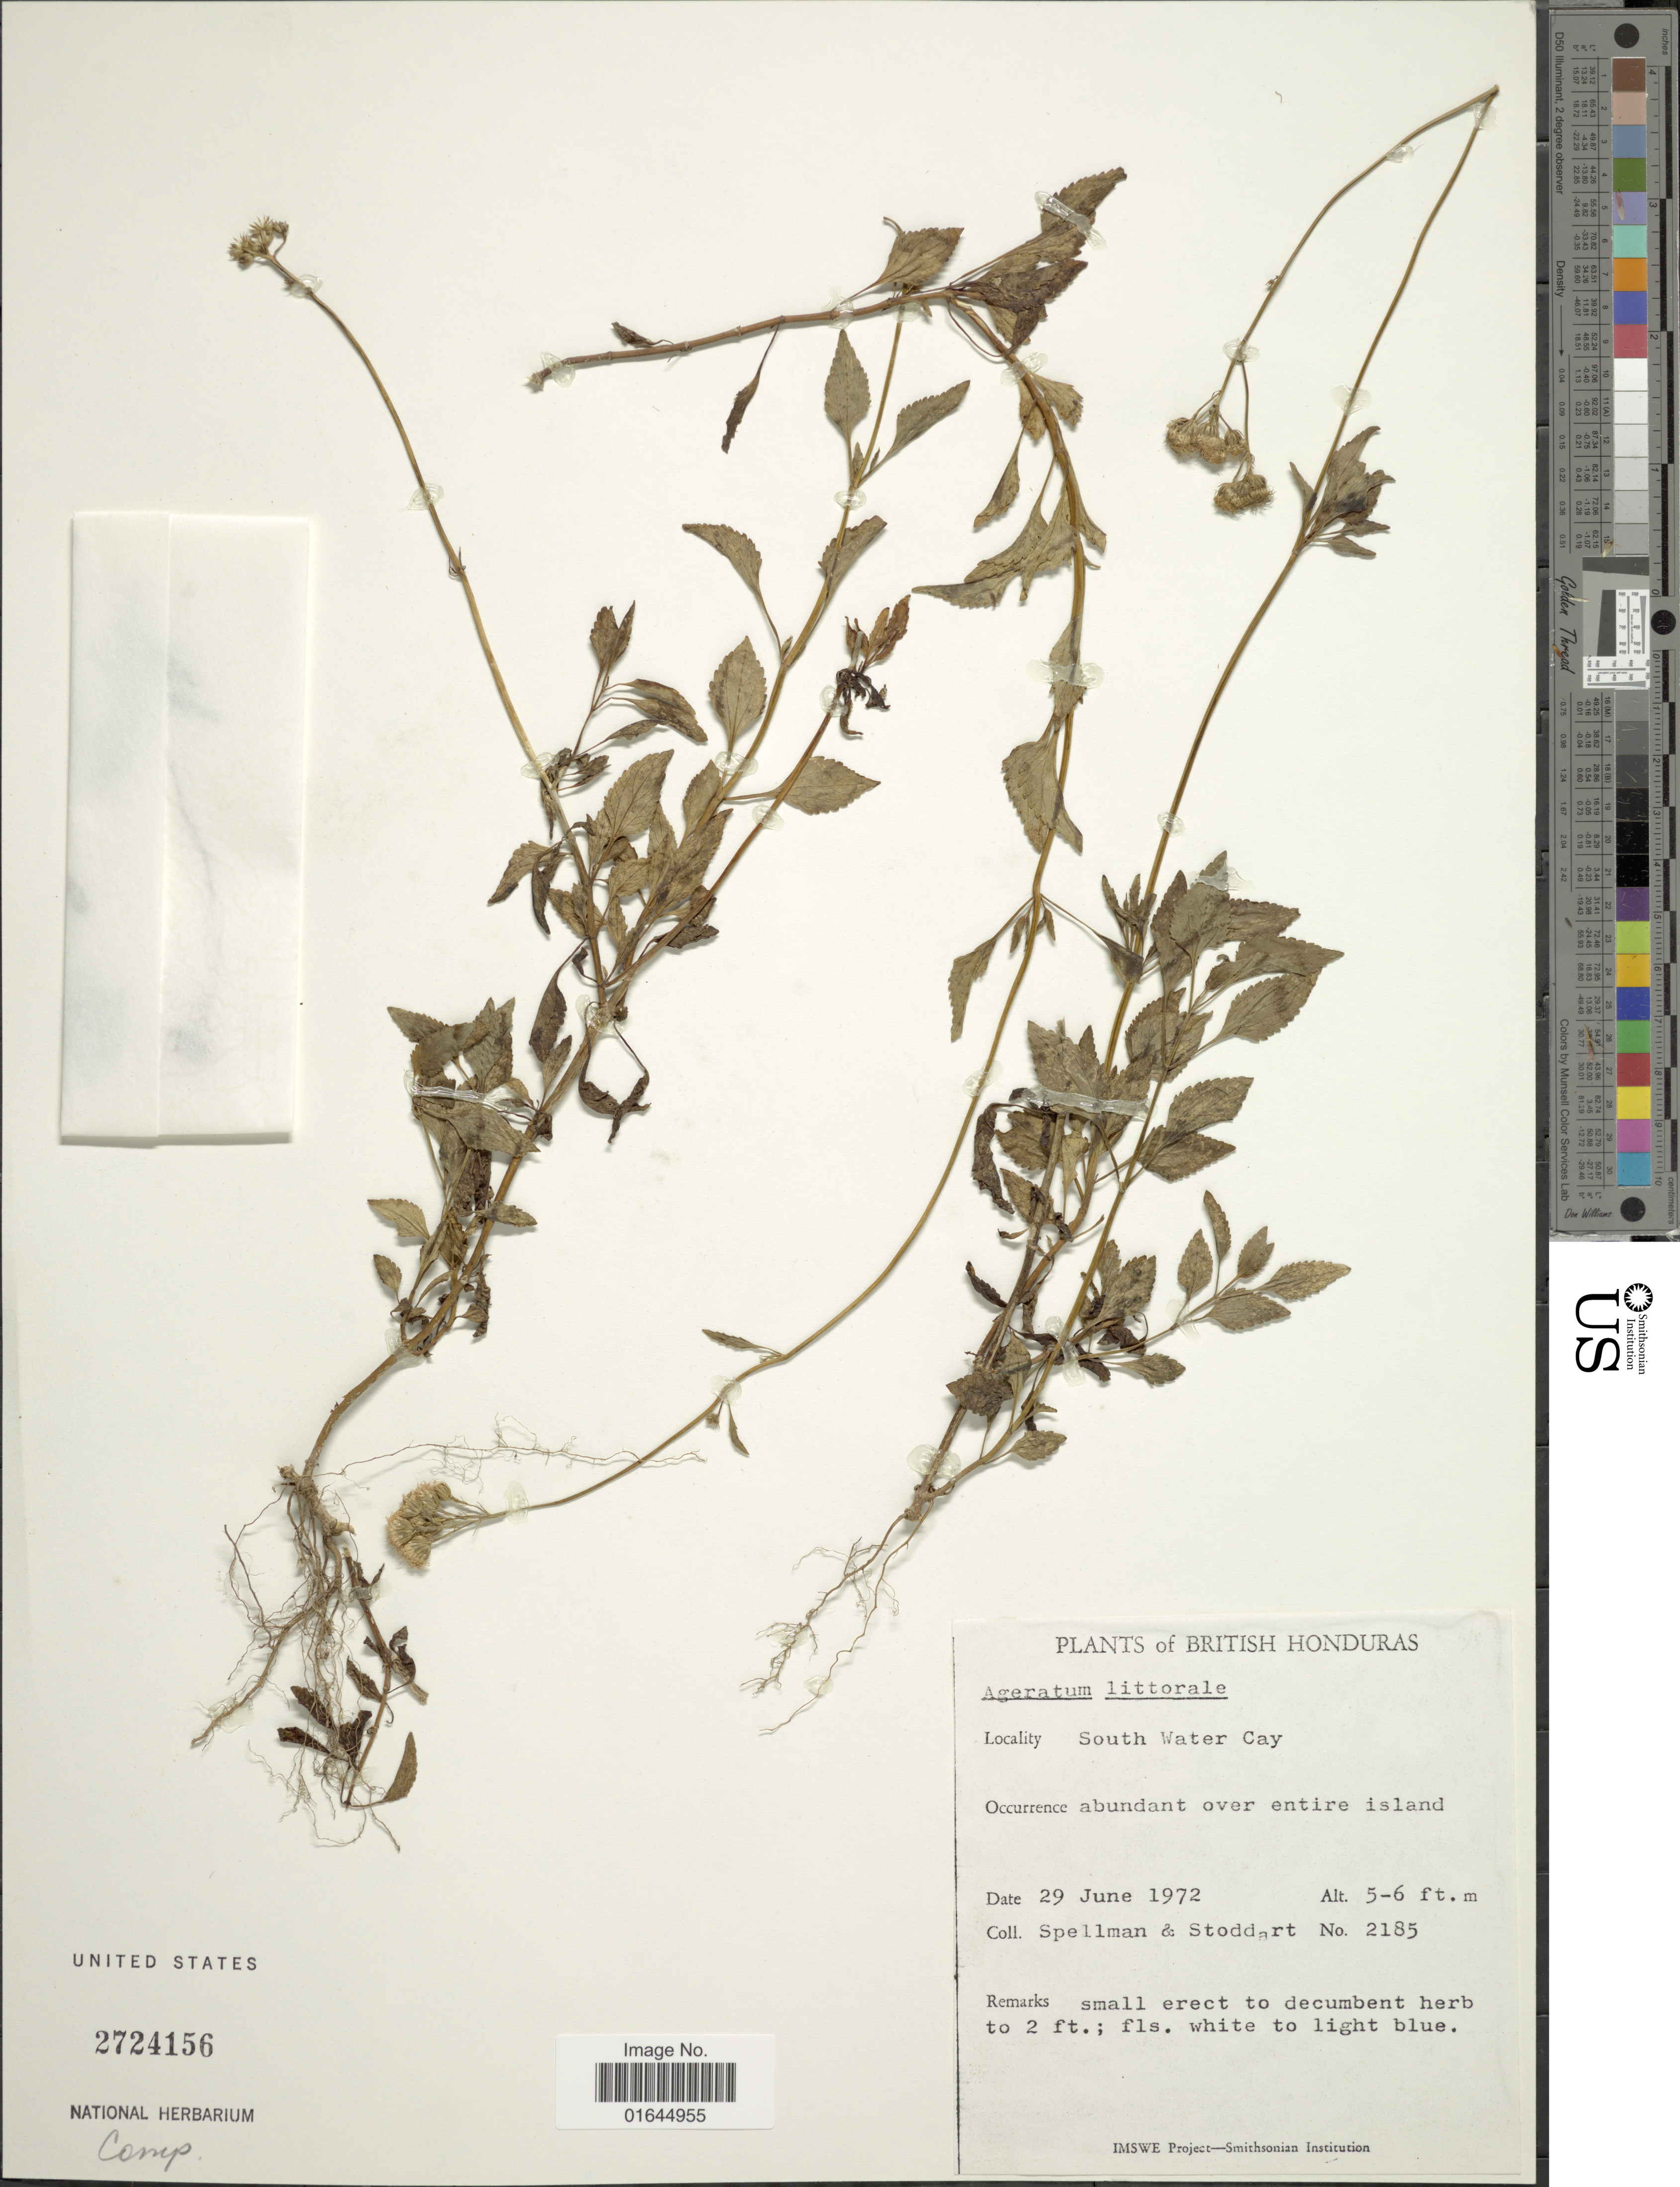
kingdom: Plantae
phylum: Tracheophyta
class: Magnoliopsida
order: Asterales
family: Asteraceae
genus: Ageratum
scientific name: Ageratum littorale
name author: A. Gray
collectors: Spellman, -- & -. Stoddart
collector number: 2185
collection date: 1972-06-29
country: Belize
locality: British Honduras, South Water Cay.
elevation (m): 2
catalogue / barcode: US 2724156